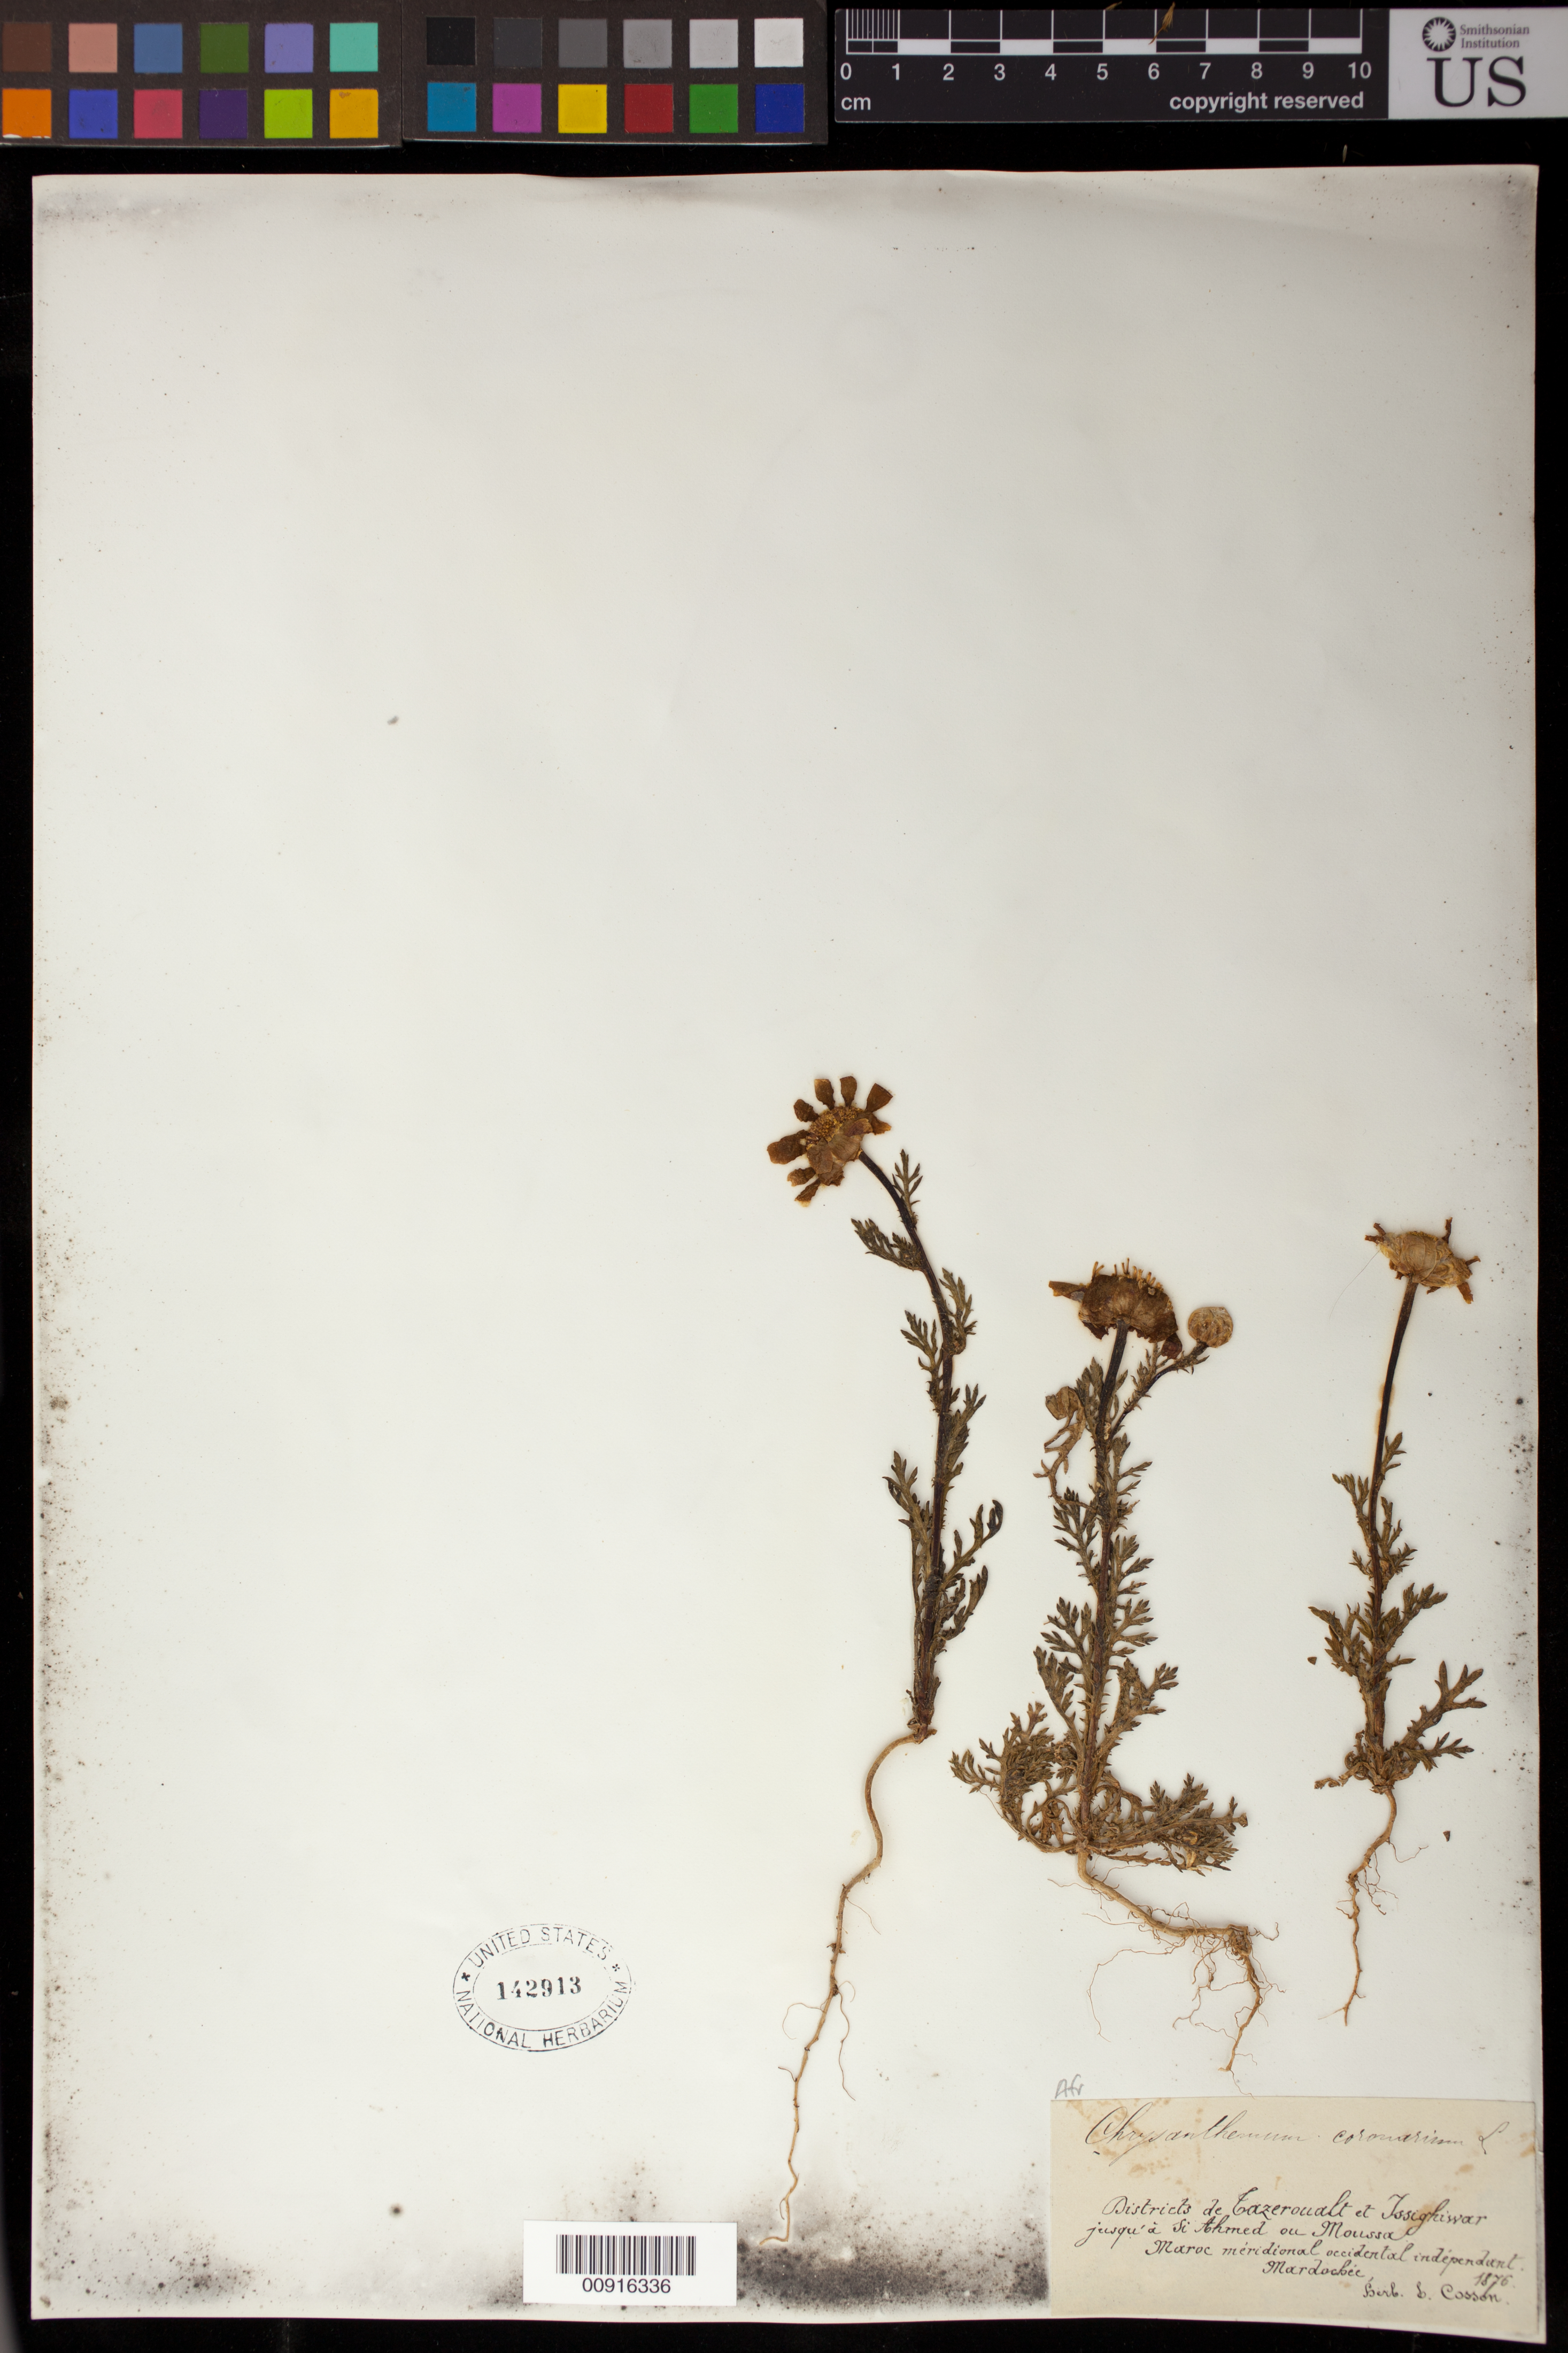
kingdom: Plantae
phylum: Tracheophyta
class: Magnoliopsida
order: Asterales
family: Asteraceae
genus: Chrysanthemum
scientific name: Chrysanthemum coronarium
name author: L.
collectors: E. Cosson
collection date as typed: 1876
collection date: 1876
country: Morocco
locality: Districtsde Sazeroualt et Jssighiwar jusqu'a Si Ahmen ou Moussa. Maroc meridional ocidental independent. Mardochee (sp)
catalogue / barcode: US 142913